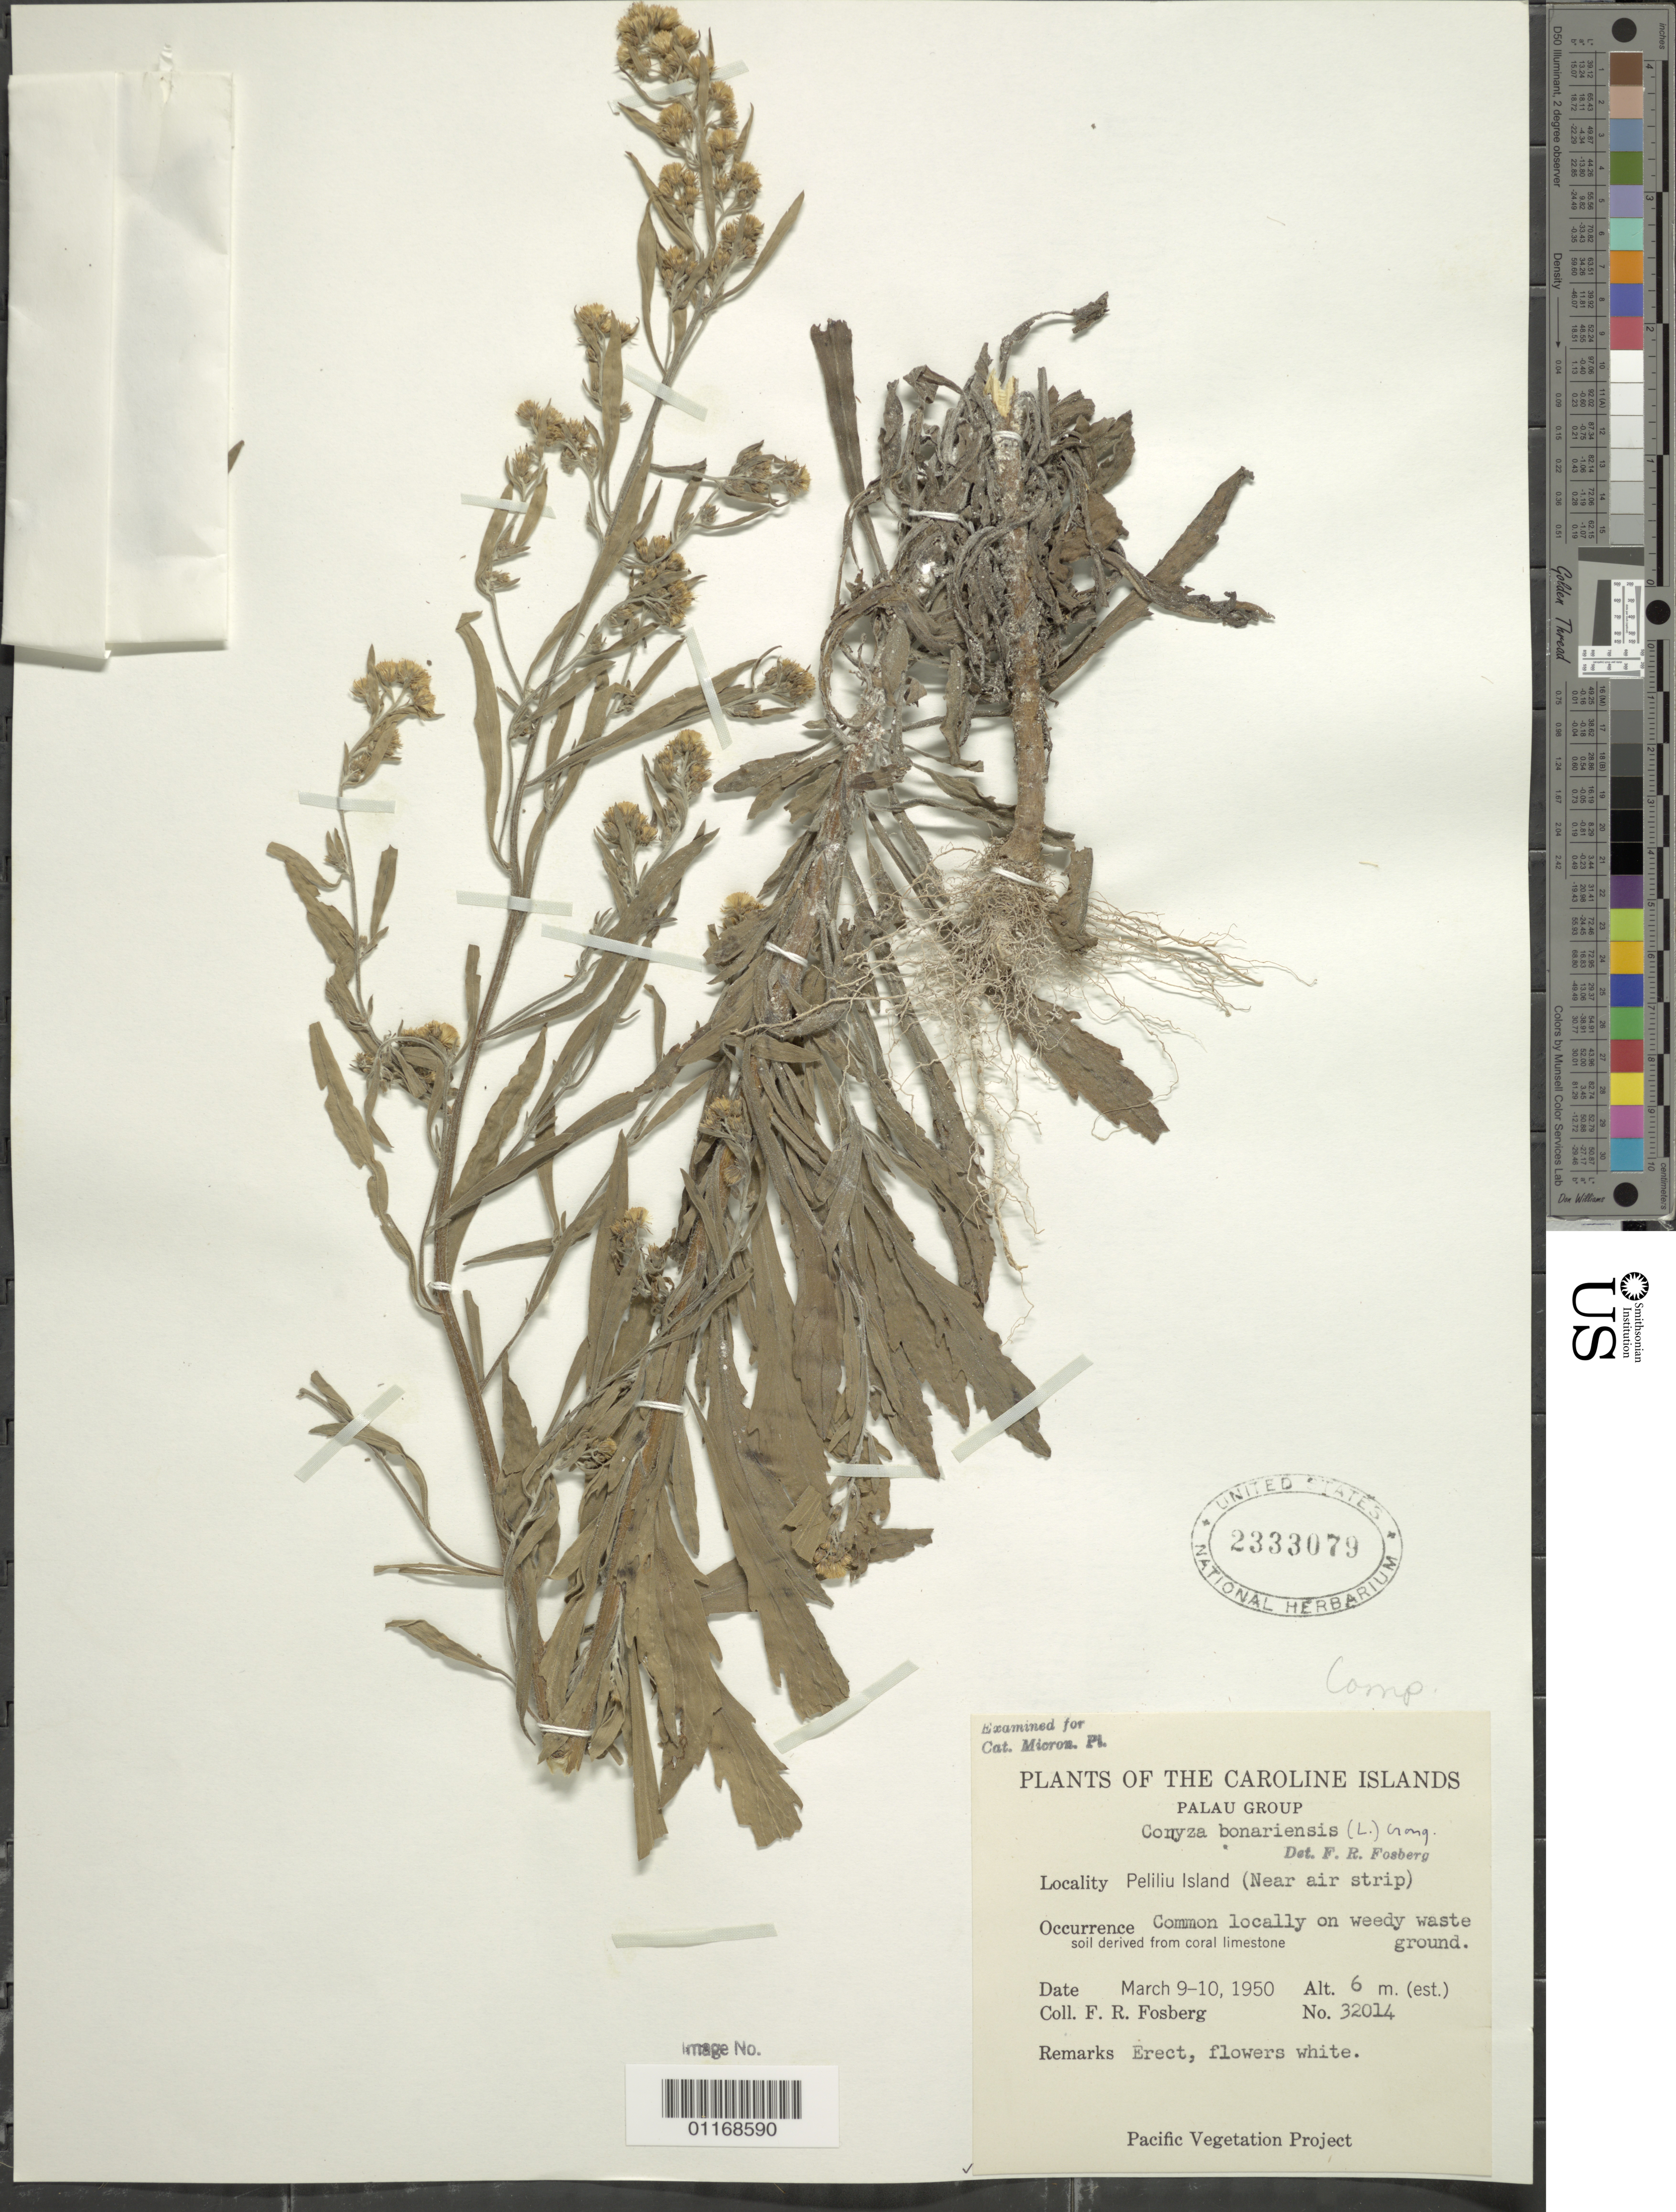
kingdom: Plantae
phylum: Tracheophyta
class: Magnoliopsida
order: Asterales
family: Asteraceae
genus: Erigeron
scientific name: Erigeron bonariensis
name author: L.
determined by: Wagner, W. L., (BOT), Smithsonian Institution - National Museum of Natural History (UNITED STATES)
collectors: F. R. Fosberg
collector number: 32014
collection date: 1950-03-09/1950-03-10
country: Palau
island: Beliliou [Peleliu]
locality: Near air strip.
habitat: Weedy waste ground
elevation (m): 6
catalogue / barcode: US 2333079